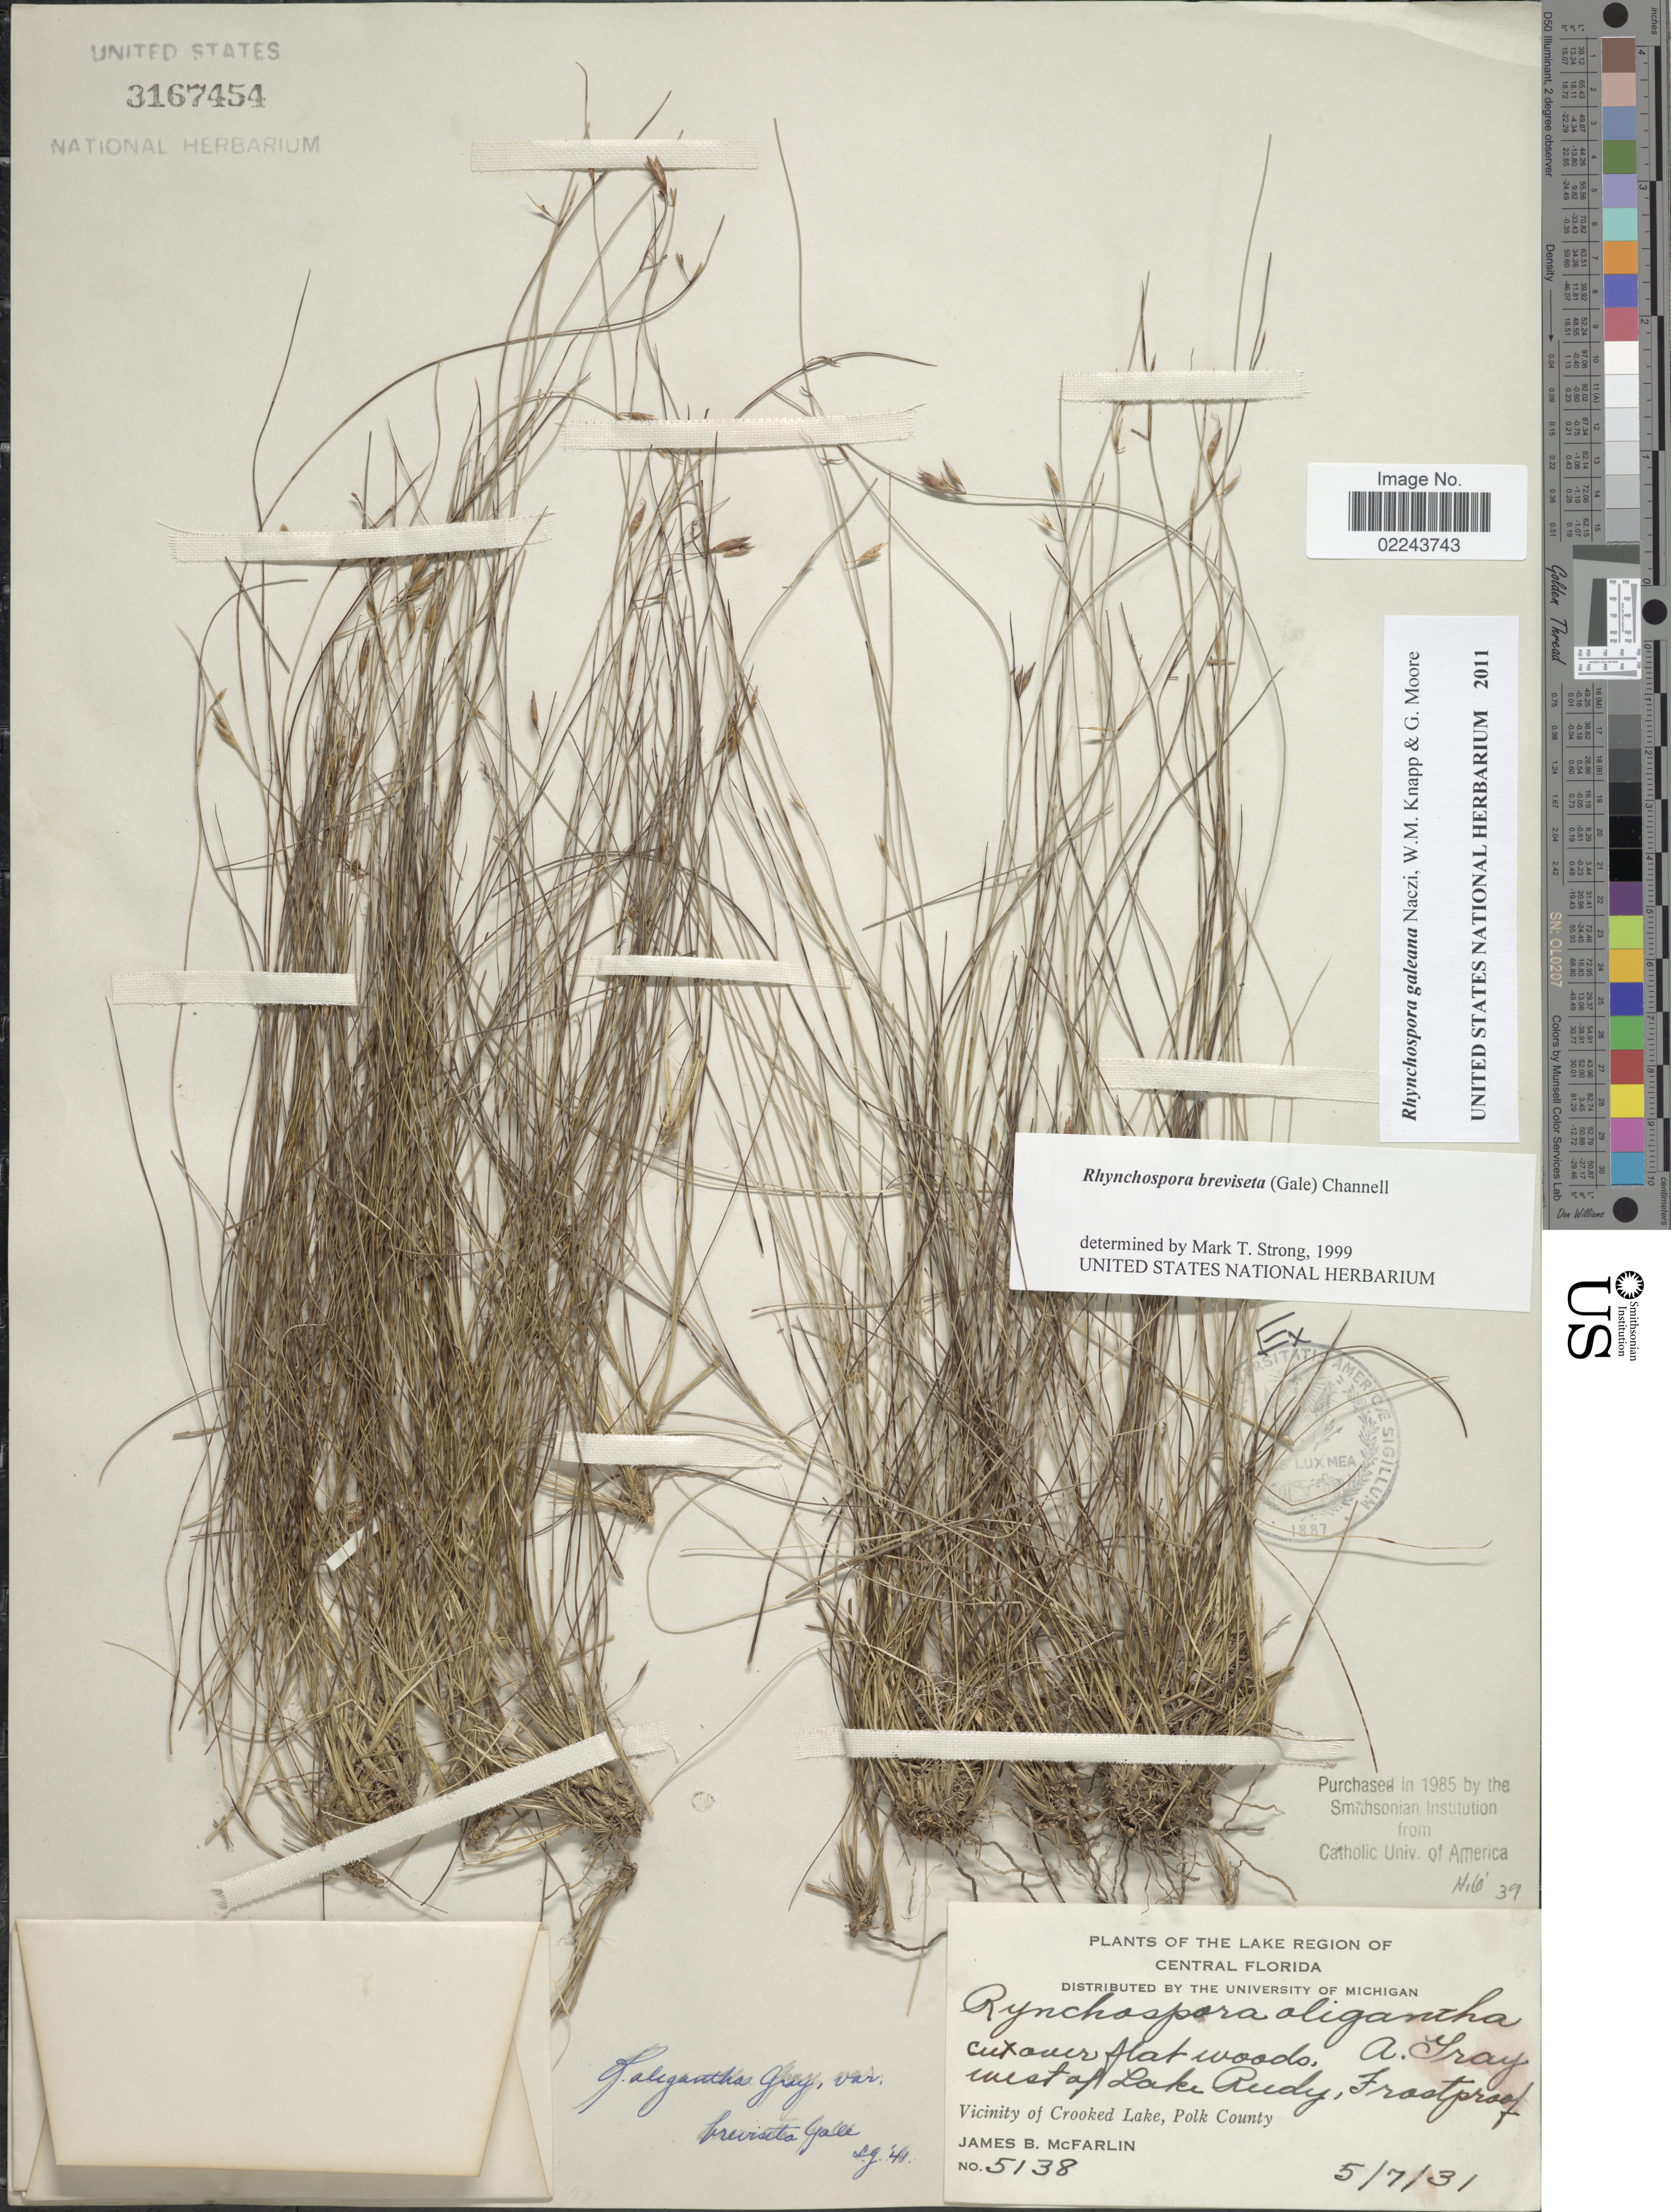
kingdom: Plantae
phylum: Tracheophyta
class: Liliopsida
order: Poales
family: Cyperaceae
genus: Rhynchospora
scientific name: Rhynchospora galeana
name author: Naczi et al.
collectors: J. McFarlin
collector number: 5138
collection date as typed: Transcribed d/m/y: 7/5/31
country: United States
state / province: Florida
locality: Lake Region of Central Florida, west of Lake Reedy, Frostproof, Vicinity of Crooked Lake, Polk County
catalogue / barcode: US 3167454